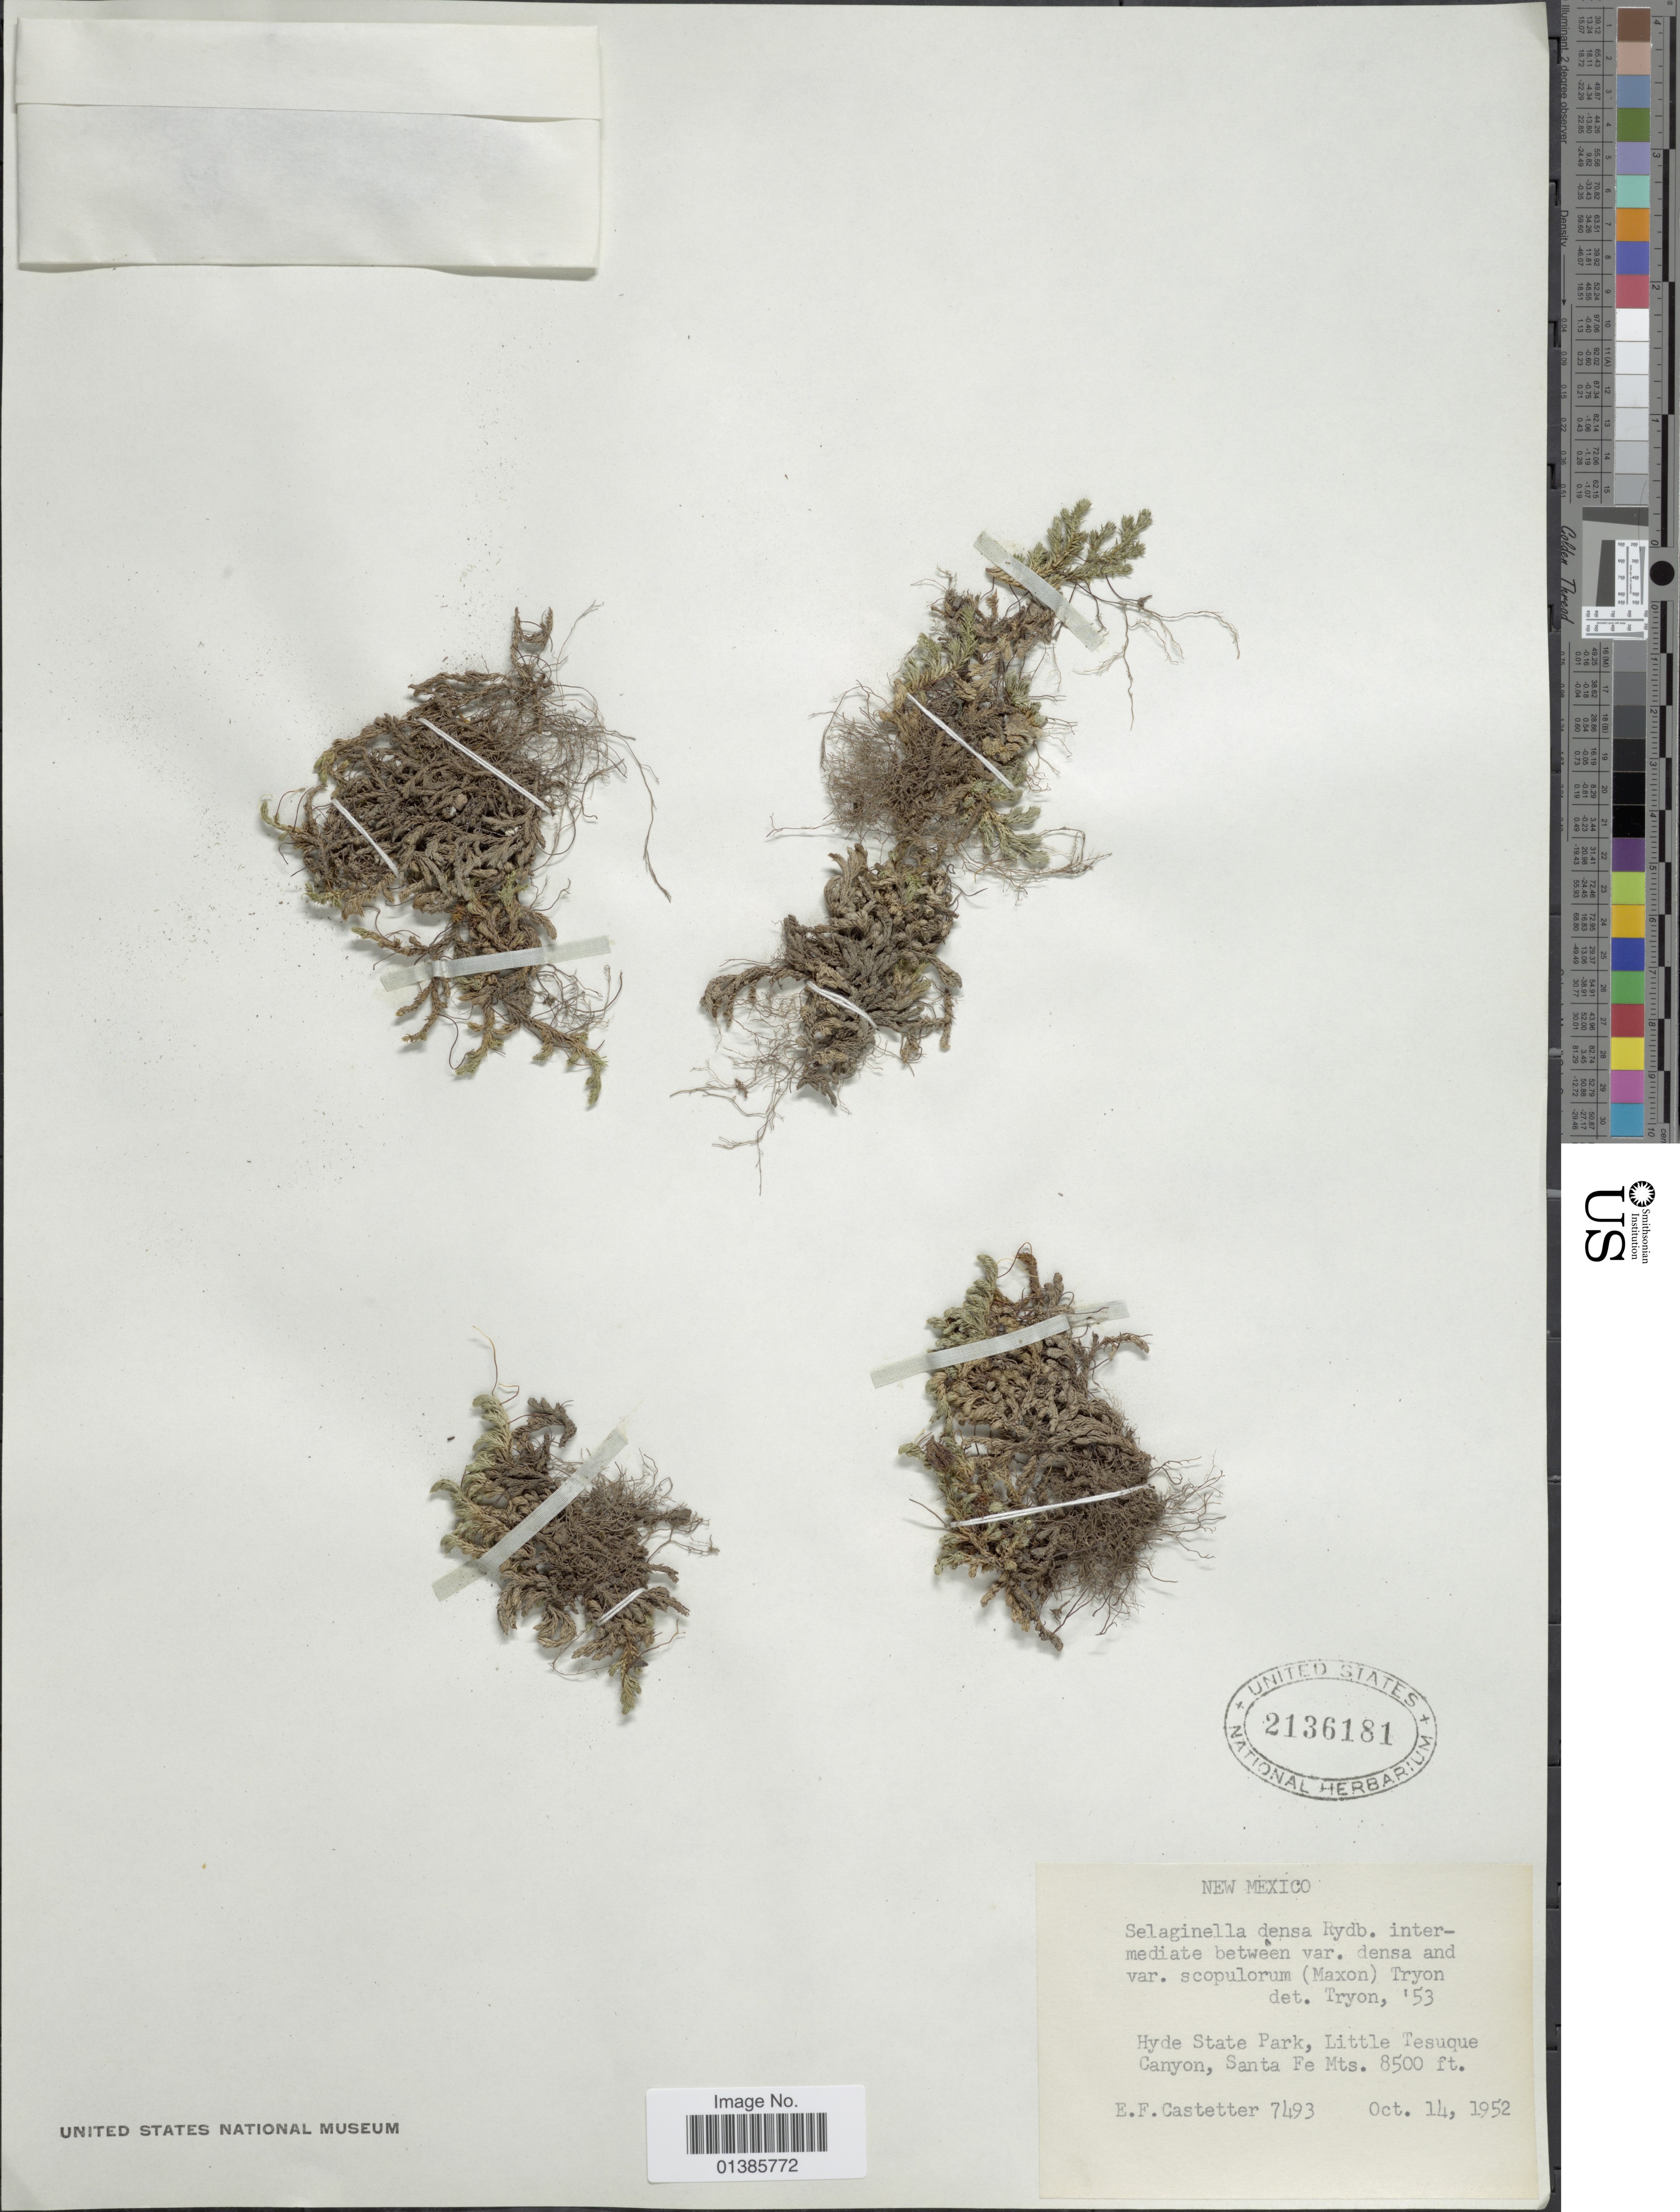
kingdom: Plantae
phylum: Tracheophyta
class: Lycopodiopsida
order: Selaginellales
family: Selaginellaceae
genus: Selaginella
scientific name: Selaginella densa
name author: Rydb.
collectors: E. F. Castetter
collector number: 7493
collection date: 1952-10-14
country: United States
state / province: New Mexico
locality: Hyde State Park, Little Tesuque Canyon, Santa Fe Mts.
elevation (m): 2591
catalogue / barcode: US 2136181